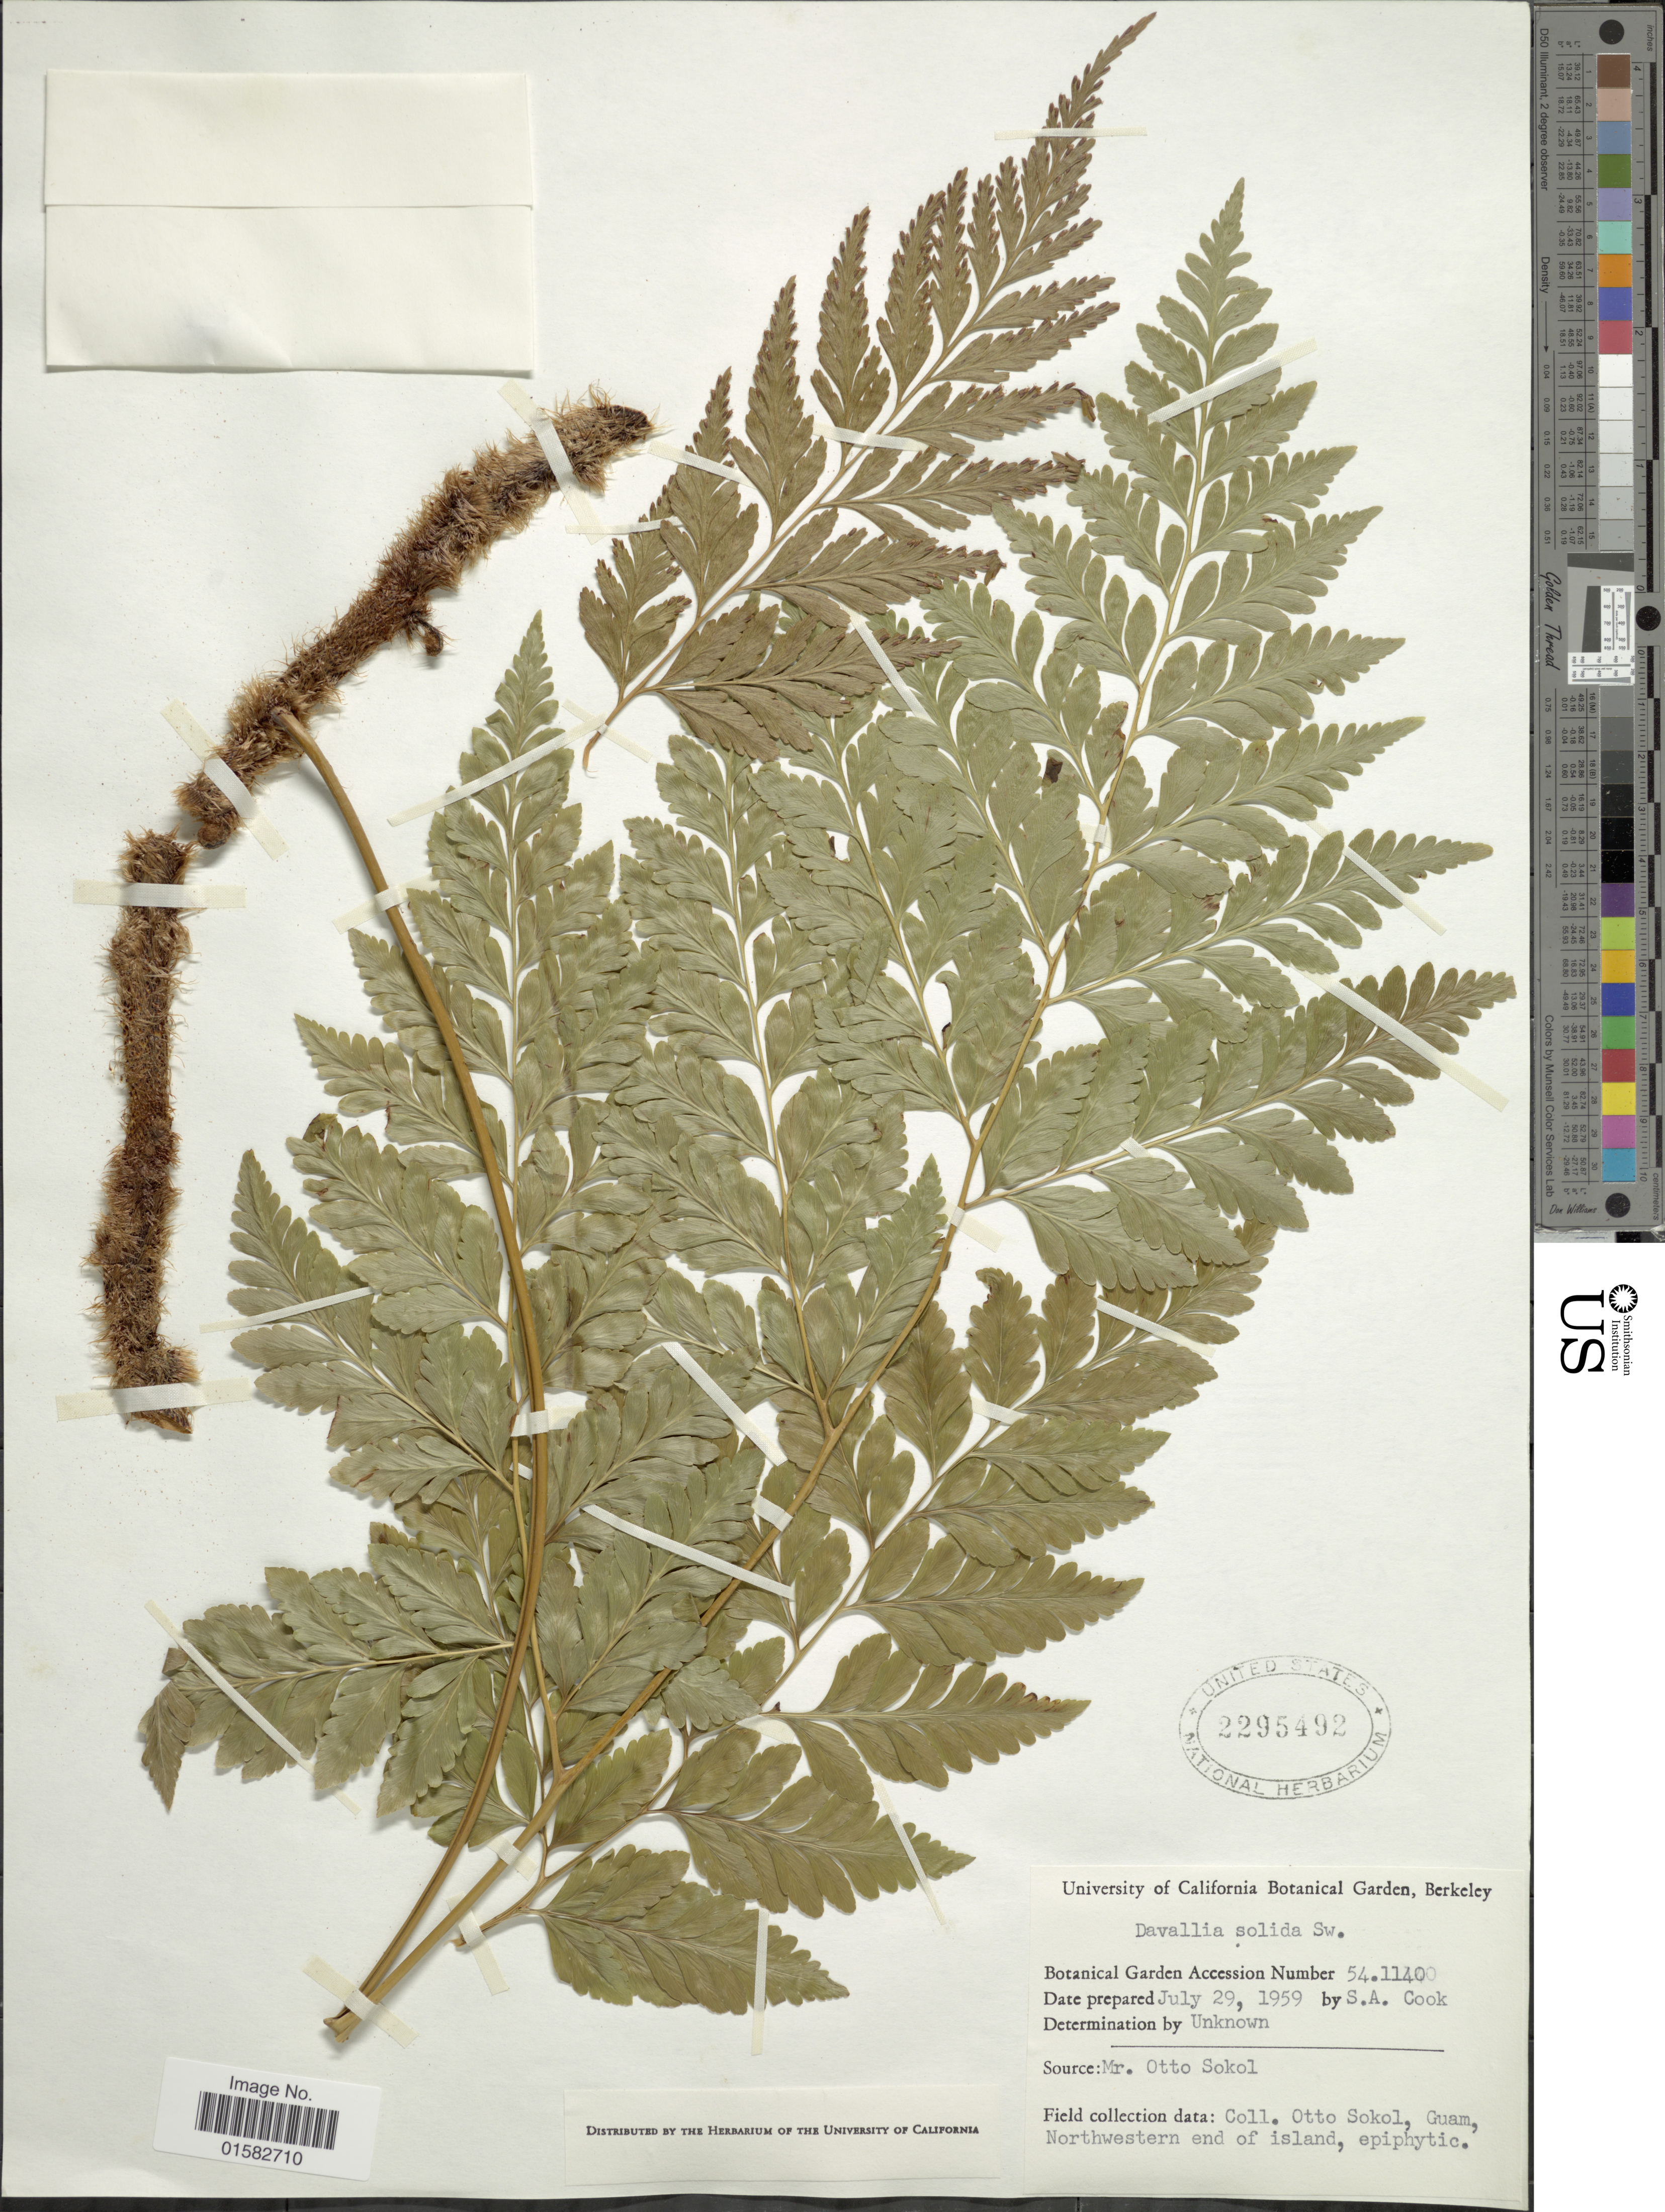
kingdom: Plantae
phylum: Tracheophyta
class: Polypodiopsida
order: Polypodiales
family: Davalliaceae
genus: Davallia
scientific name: Davallia solida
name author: (G. Forst.) Sw.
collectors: S. A. Cook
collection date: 1959-07-29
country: United States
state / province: California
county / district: Alameda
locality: University of California Botanical Garden, Berkeley, Botanical Garden Accession Number 541140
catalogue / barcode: US 2295492